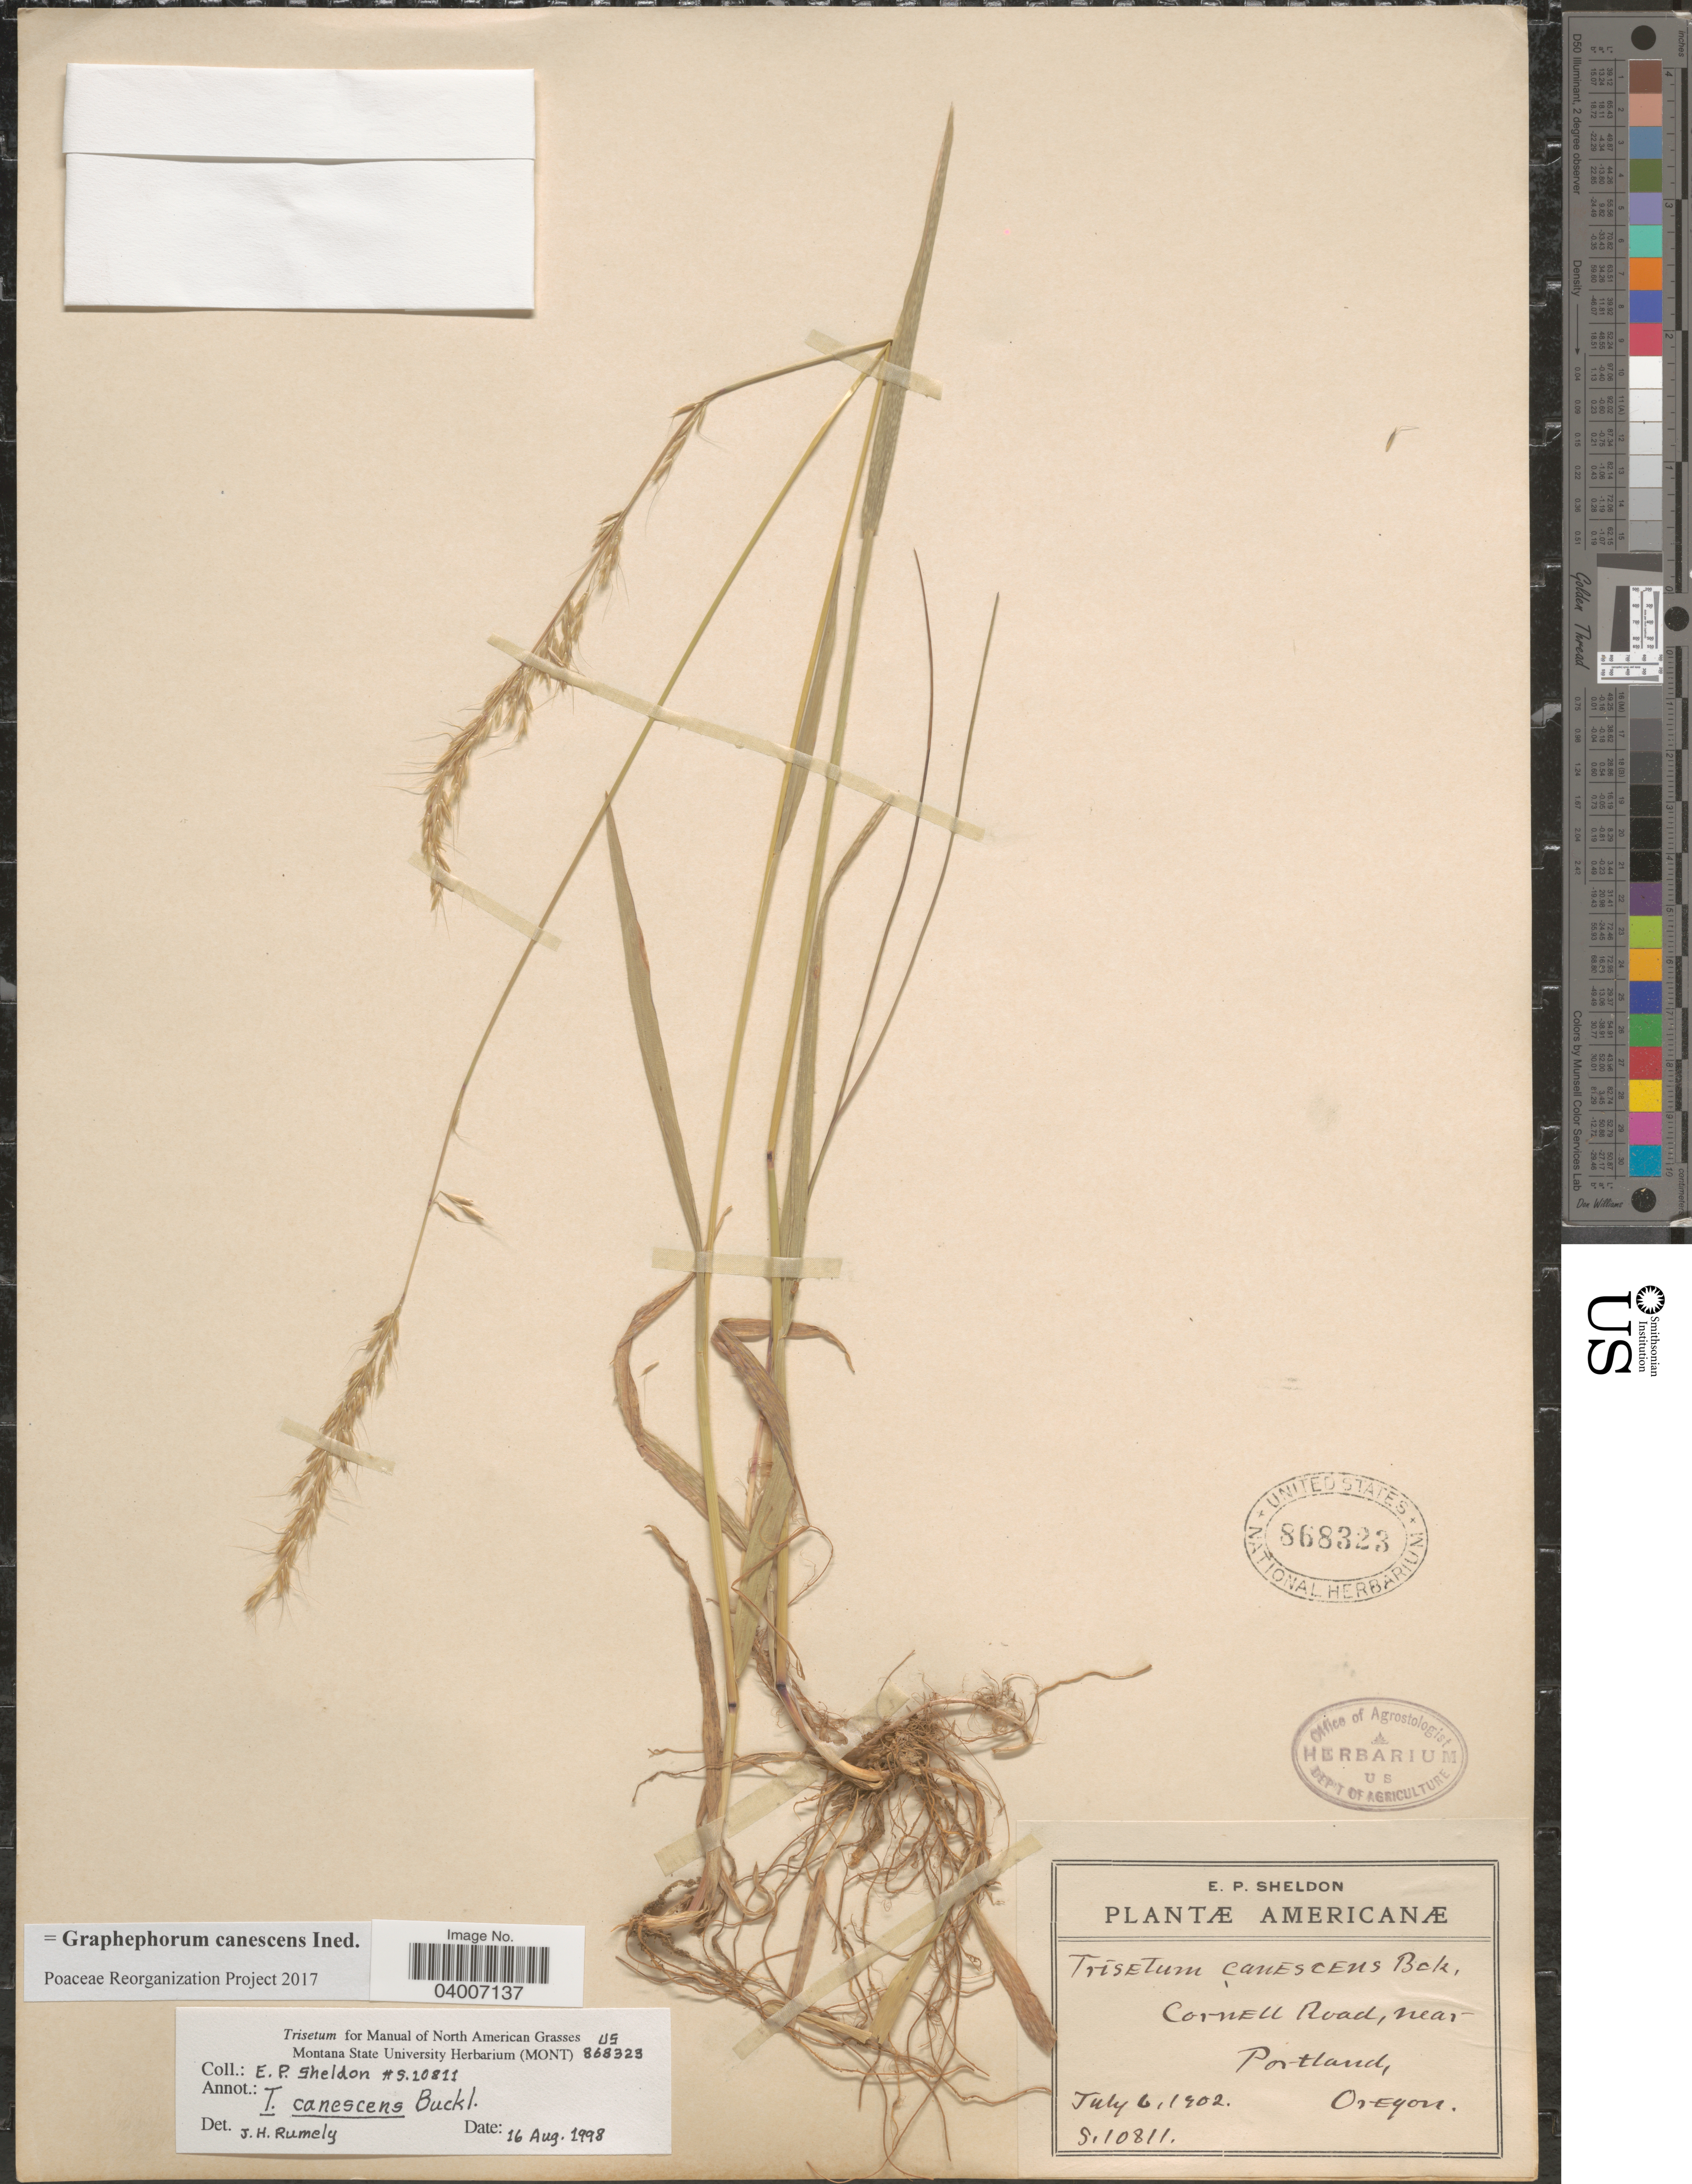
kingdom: Plantae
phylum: Tracheophyta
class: Liliopsida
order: Poales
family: Poaceae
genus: Graphephorum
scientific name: Graphephorum canescens ined.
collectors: E. P. Sheldon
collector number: S.10811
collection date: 1902-07-06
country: United States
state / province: Oregon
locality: Cornell Road near Portland.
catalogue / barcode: US 868323